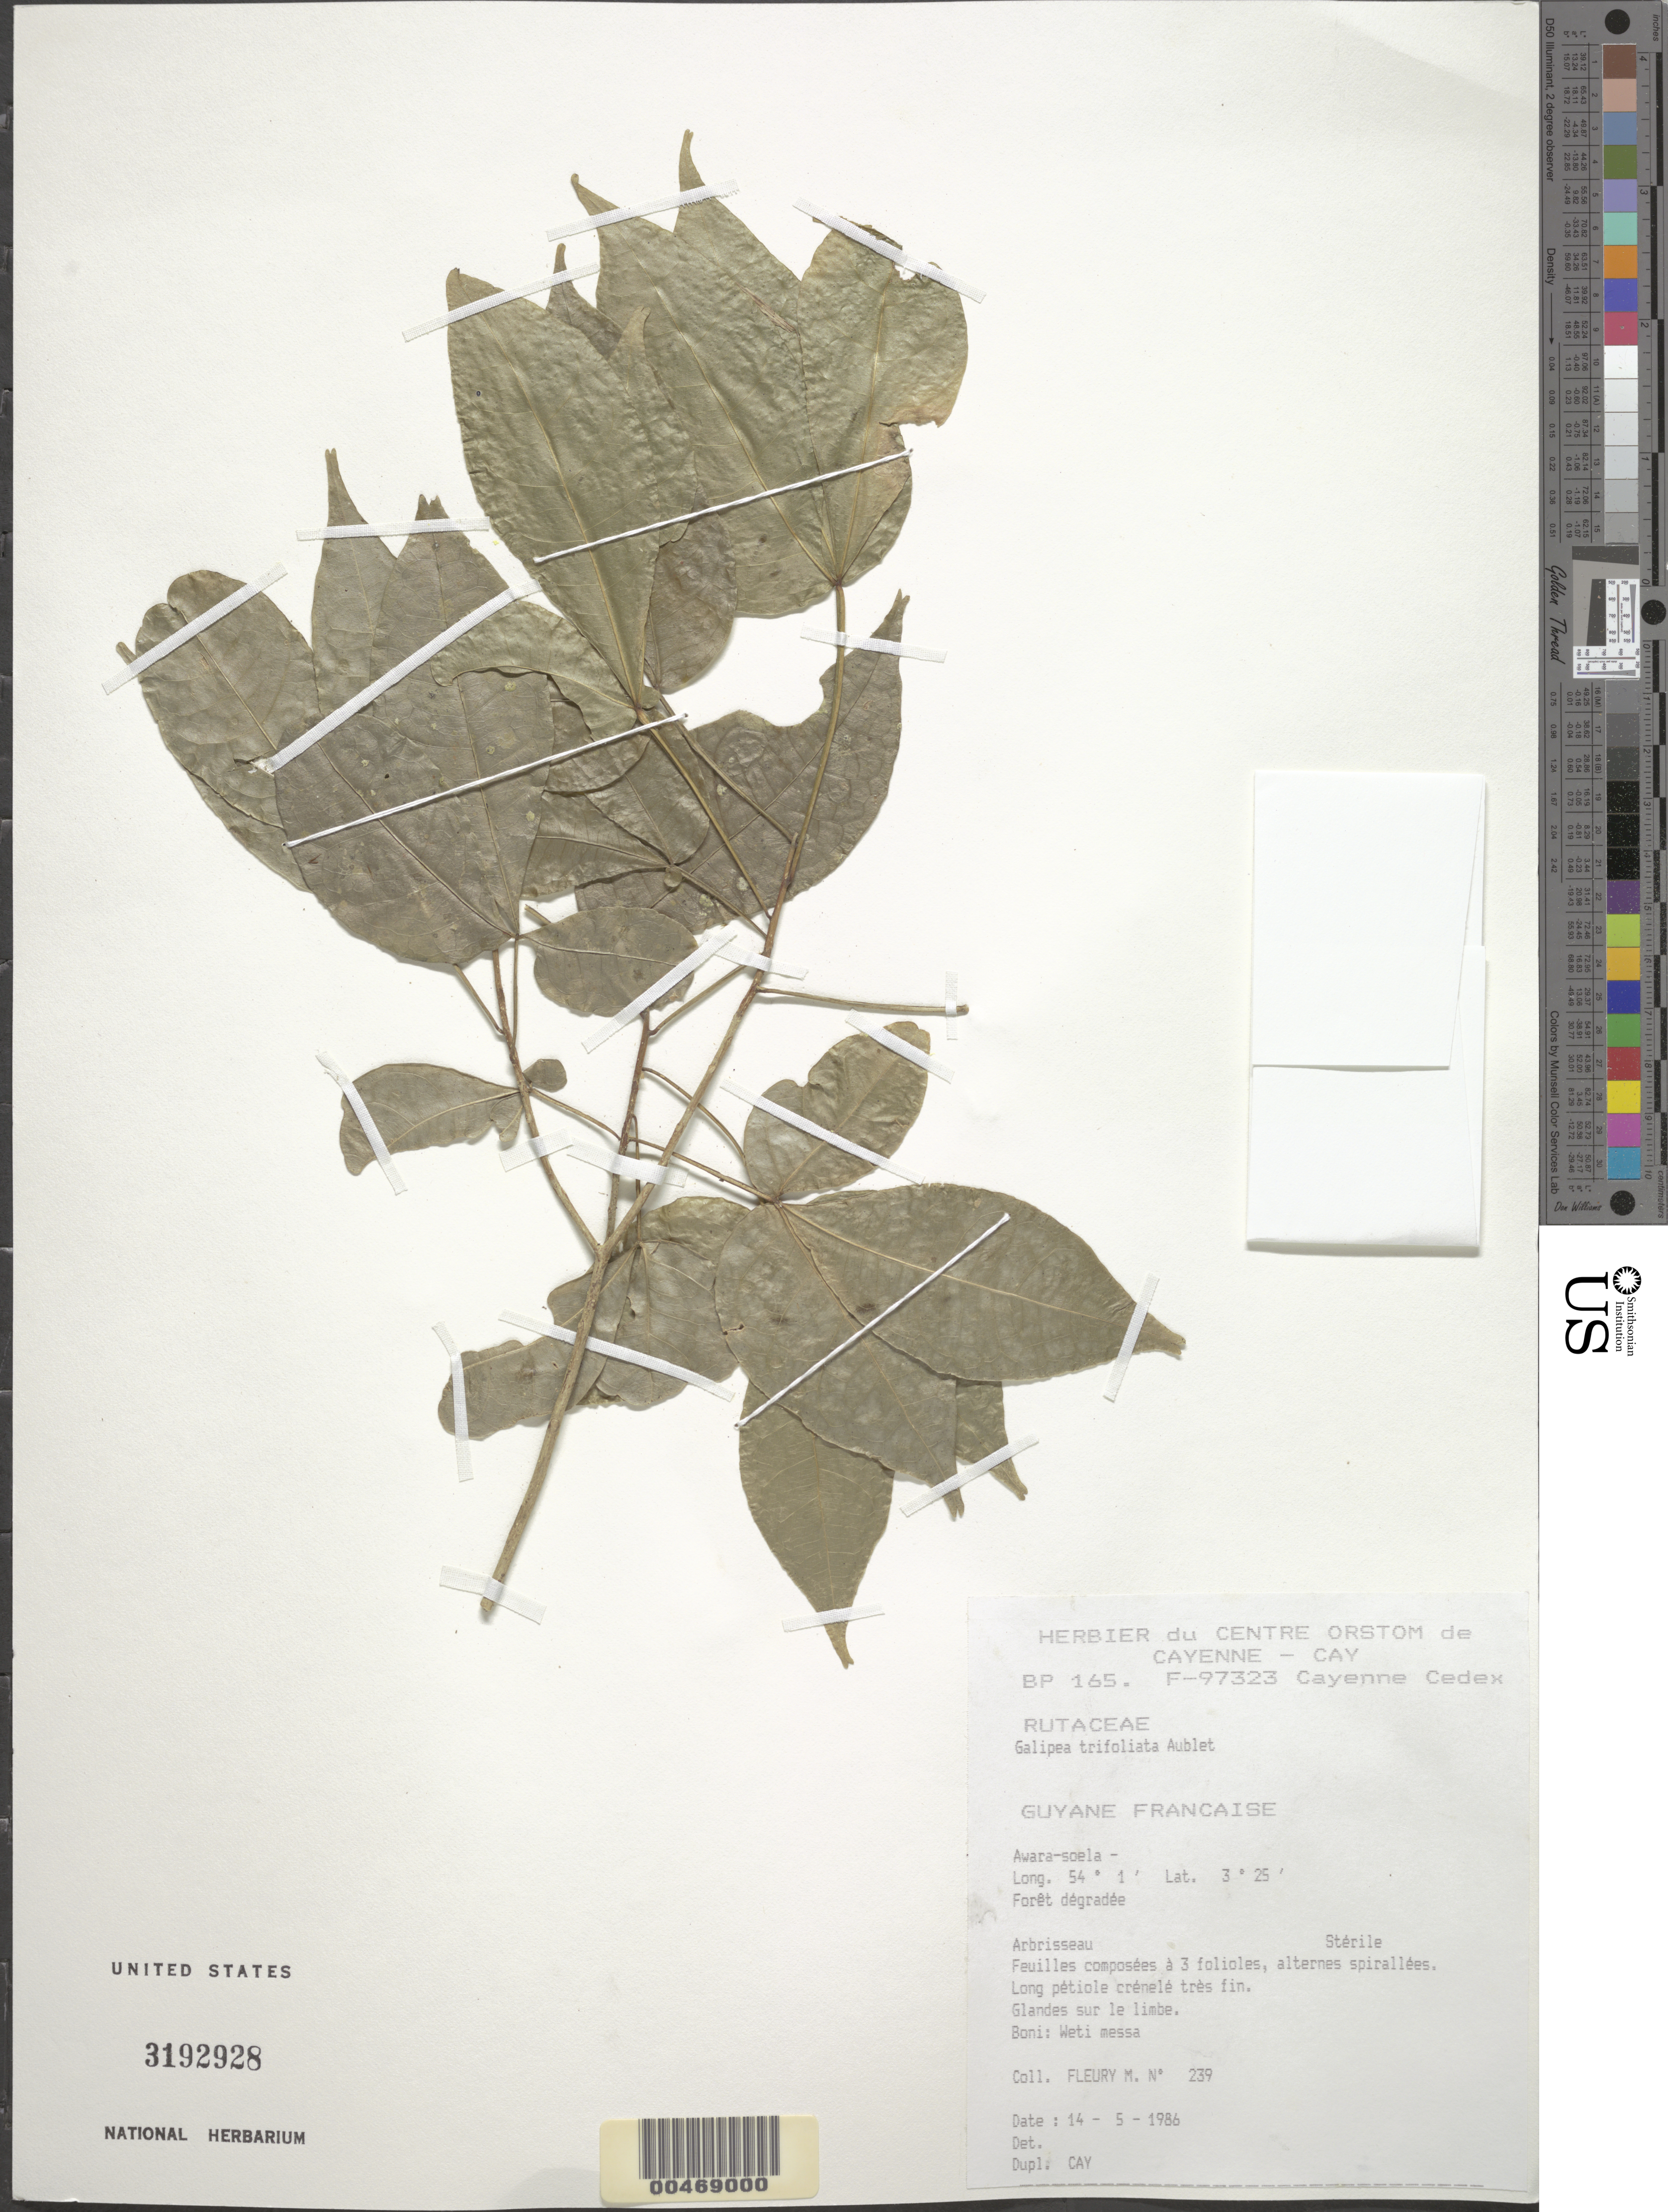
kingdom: Plantae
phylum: Tracheophyta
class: Magnoliopsida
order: Sapindales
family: Rutaceae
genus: Galipea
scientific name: Galipea trifoliata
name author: Aubl.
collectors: M. Fleury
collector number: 239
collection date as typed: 14-May-86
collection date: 1986-05-14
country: French Guiana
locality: Awara-soela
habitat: Disturbed forest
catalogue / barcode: US 3192928